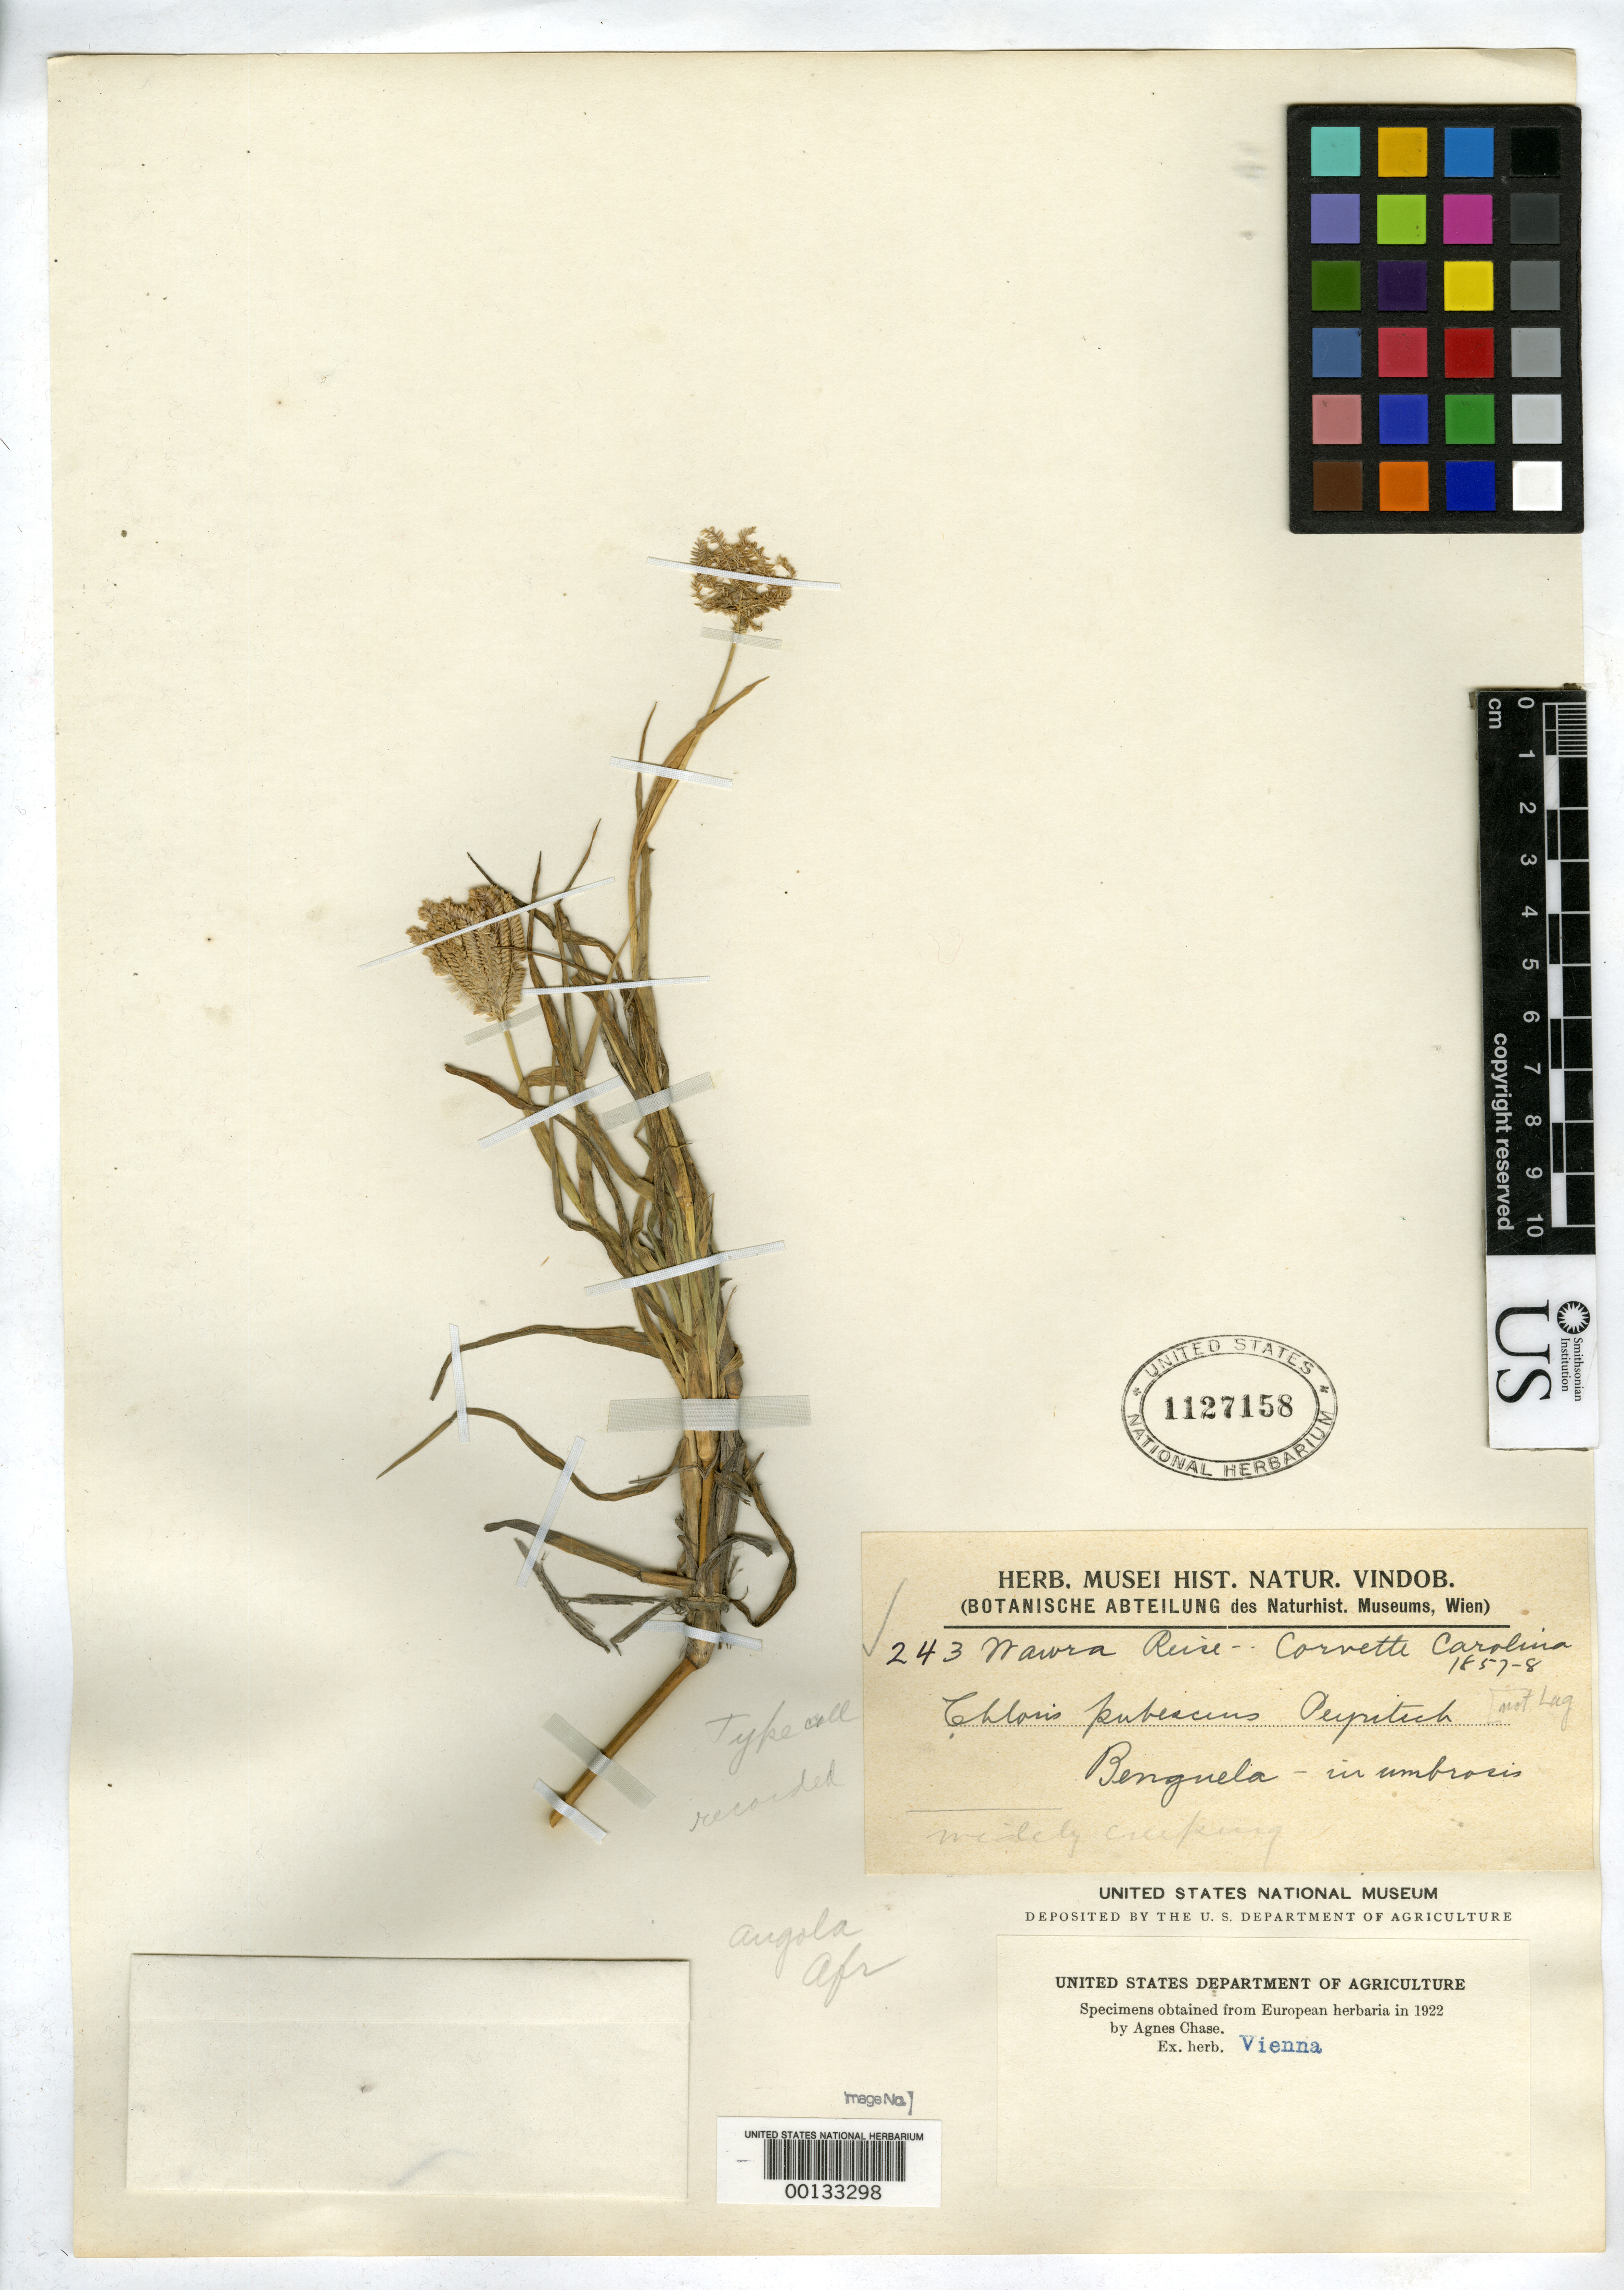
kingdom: Plantae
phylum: Tracheophyta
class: Liliopsida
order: Poales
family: Poaceae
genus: Chloris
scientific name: Chloris pubescens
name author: Peyr. in Wawra & Peyr.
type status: Isotype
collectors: H. Wawra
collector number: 243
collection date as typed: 1857 to -- --- 1858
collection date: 1857/1858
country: Angola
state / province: Benguela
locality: Near Benguela.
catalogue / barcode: US 1127158